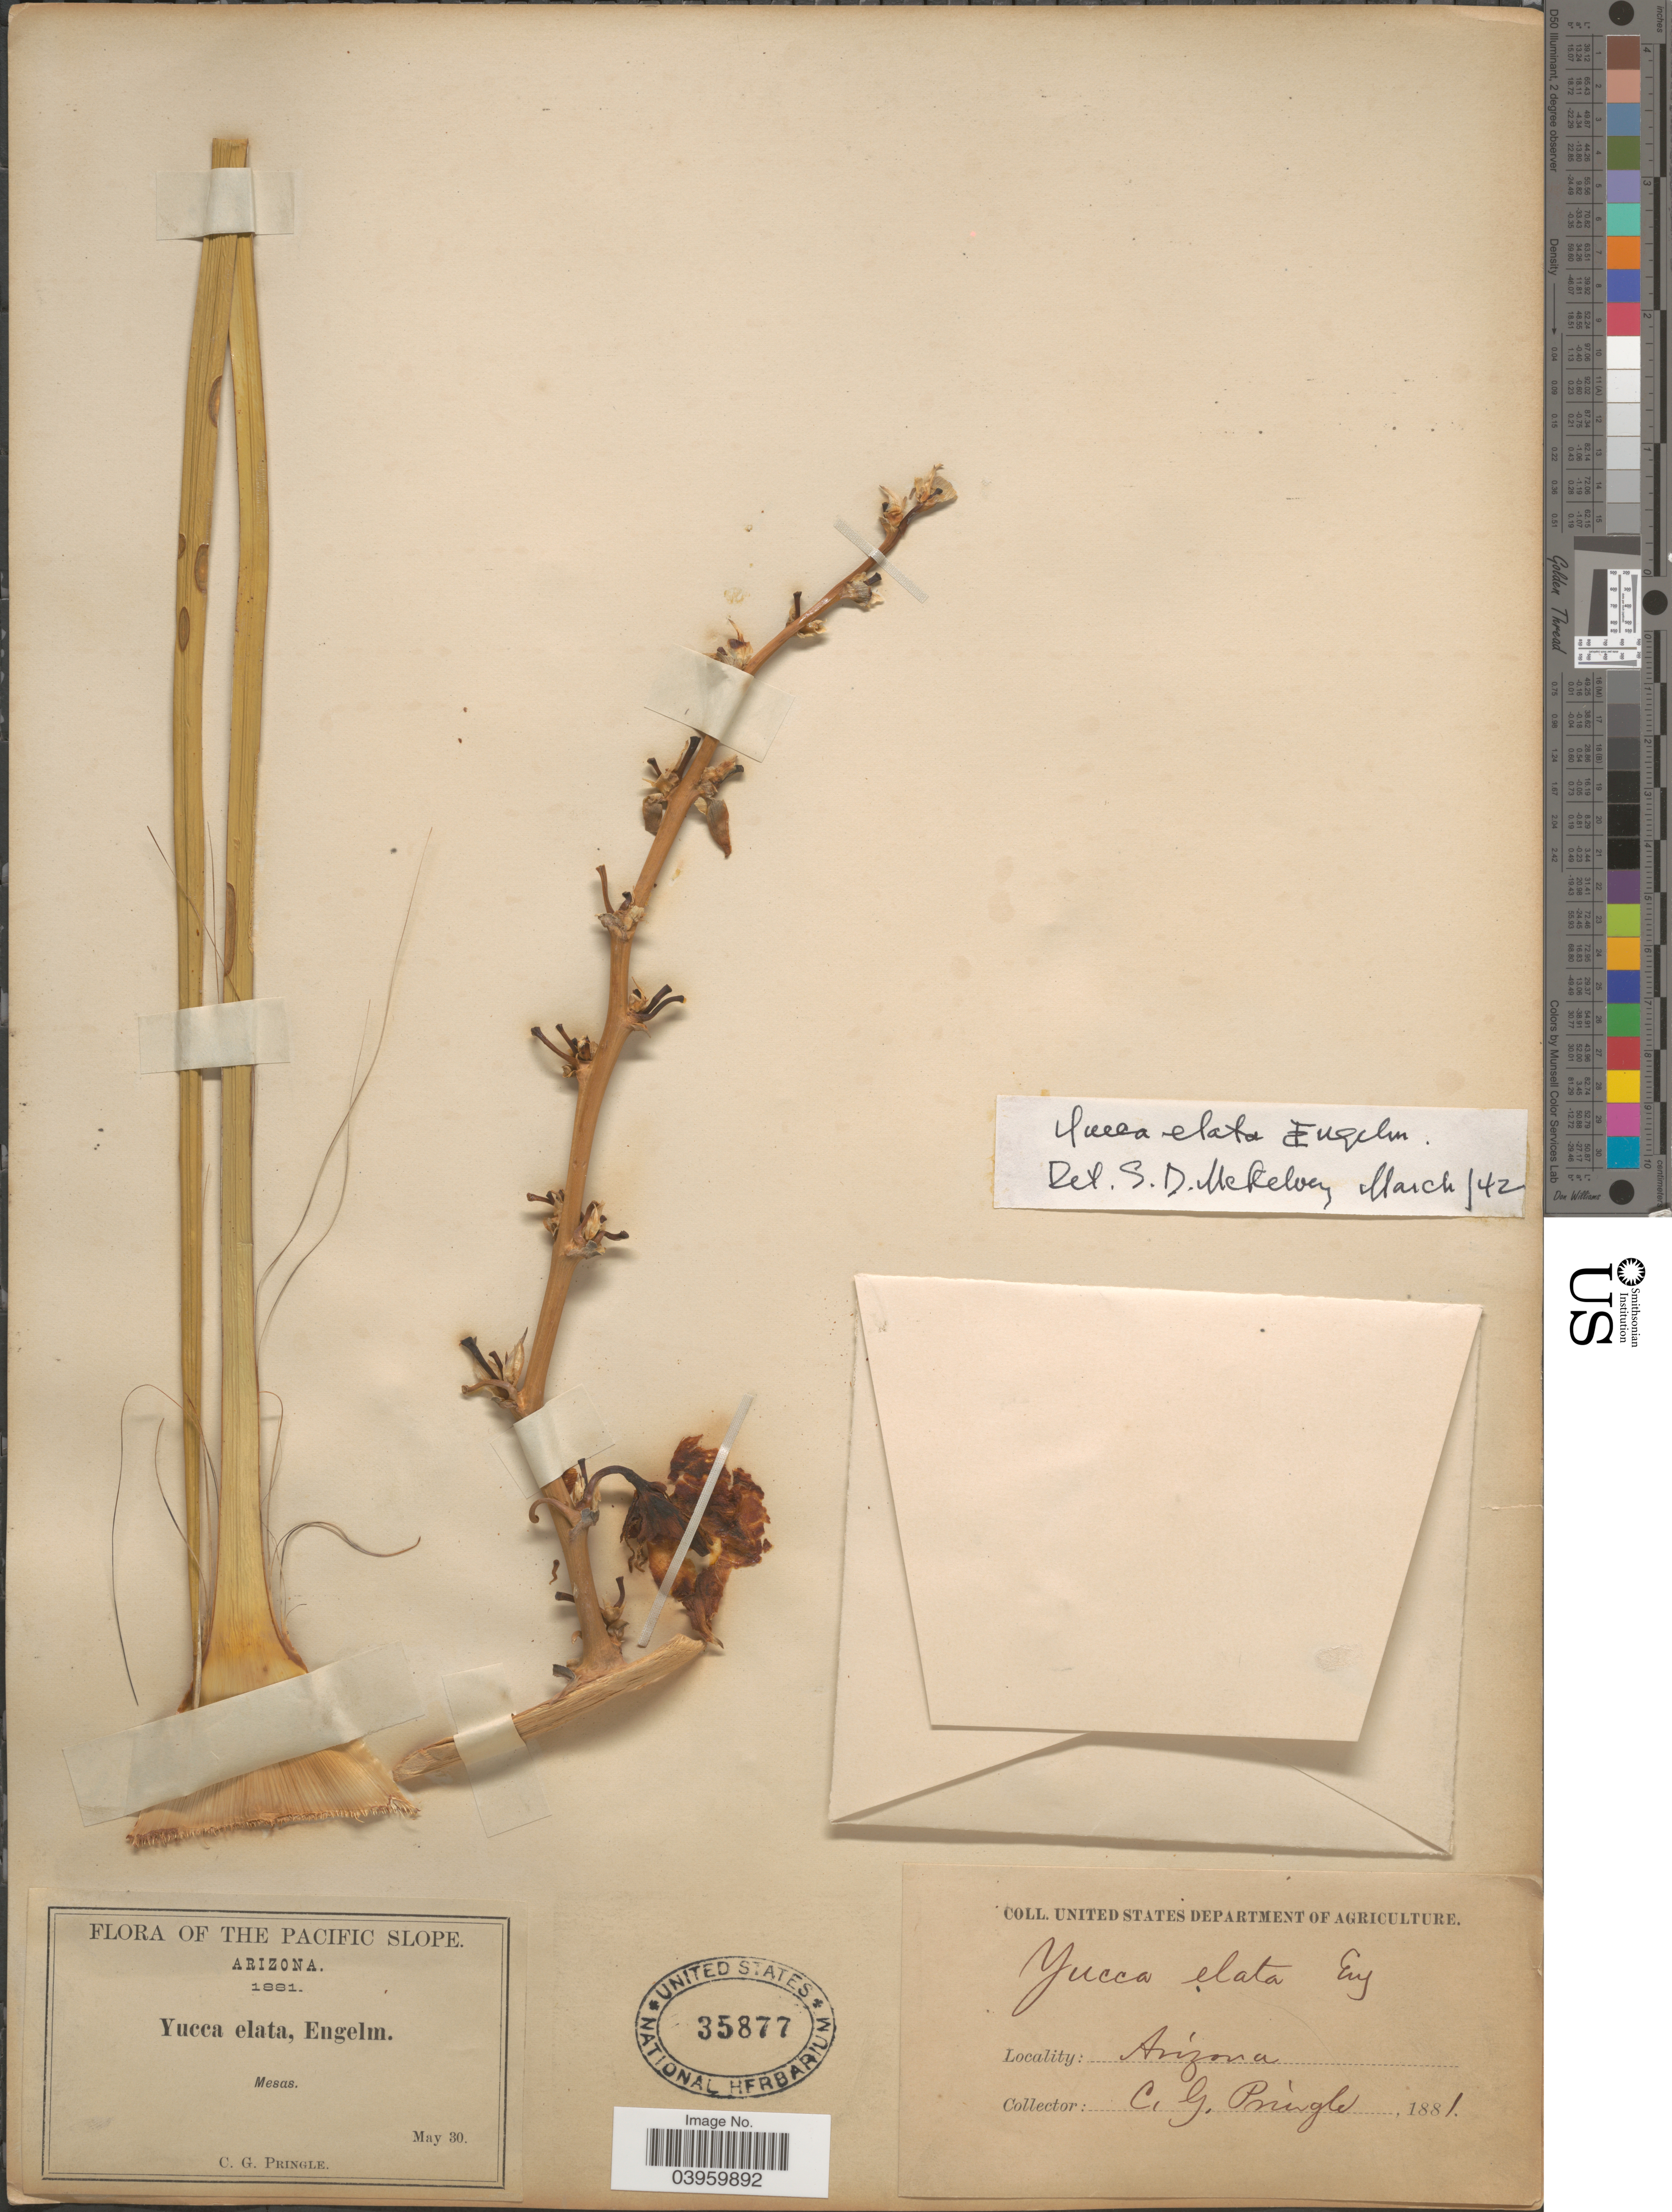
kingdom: Plantae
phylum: Tracheophyta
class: Liliopsida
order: Asparagales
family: Asparagaceae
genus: Yucca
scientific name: Yucca elata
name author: (Engelm.) Engelm.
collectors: C. G. Pringle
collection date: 1881-05-30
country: United States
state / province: Arizona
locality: Pacific Slope. Mesas.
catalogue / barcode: US 35877